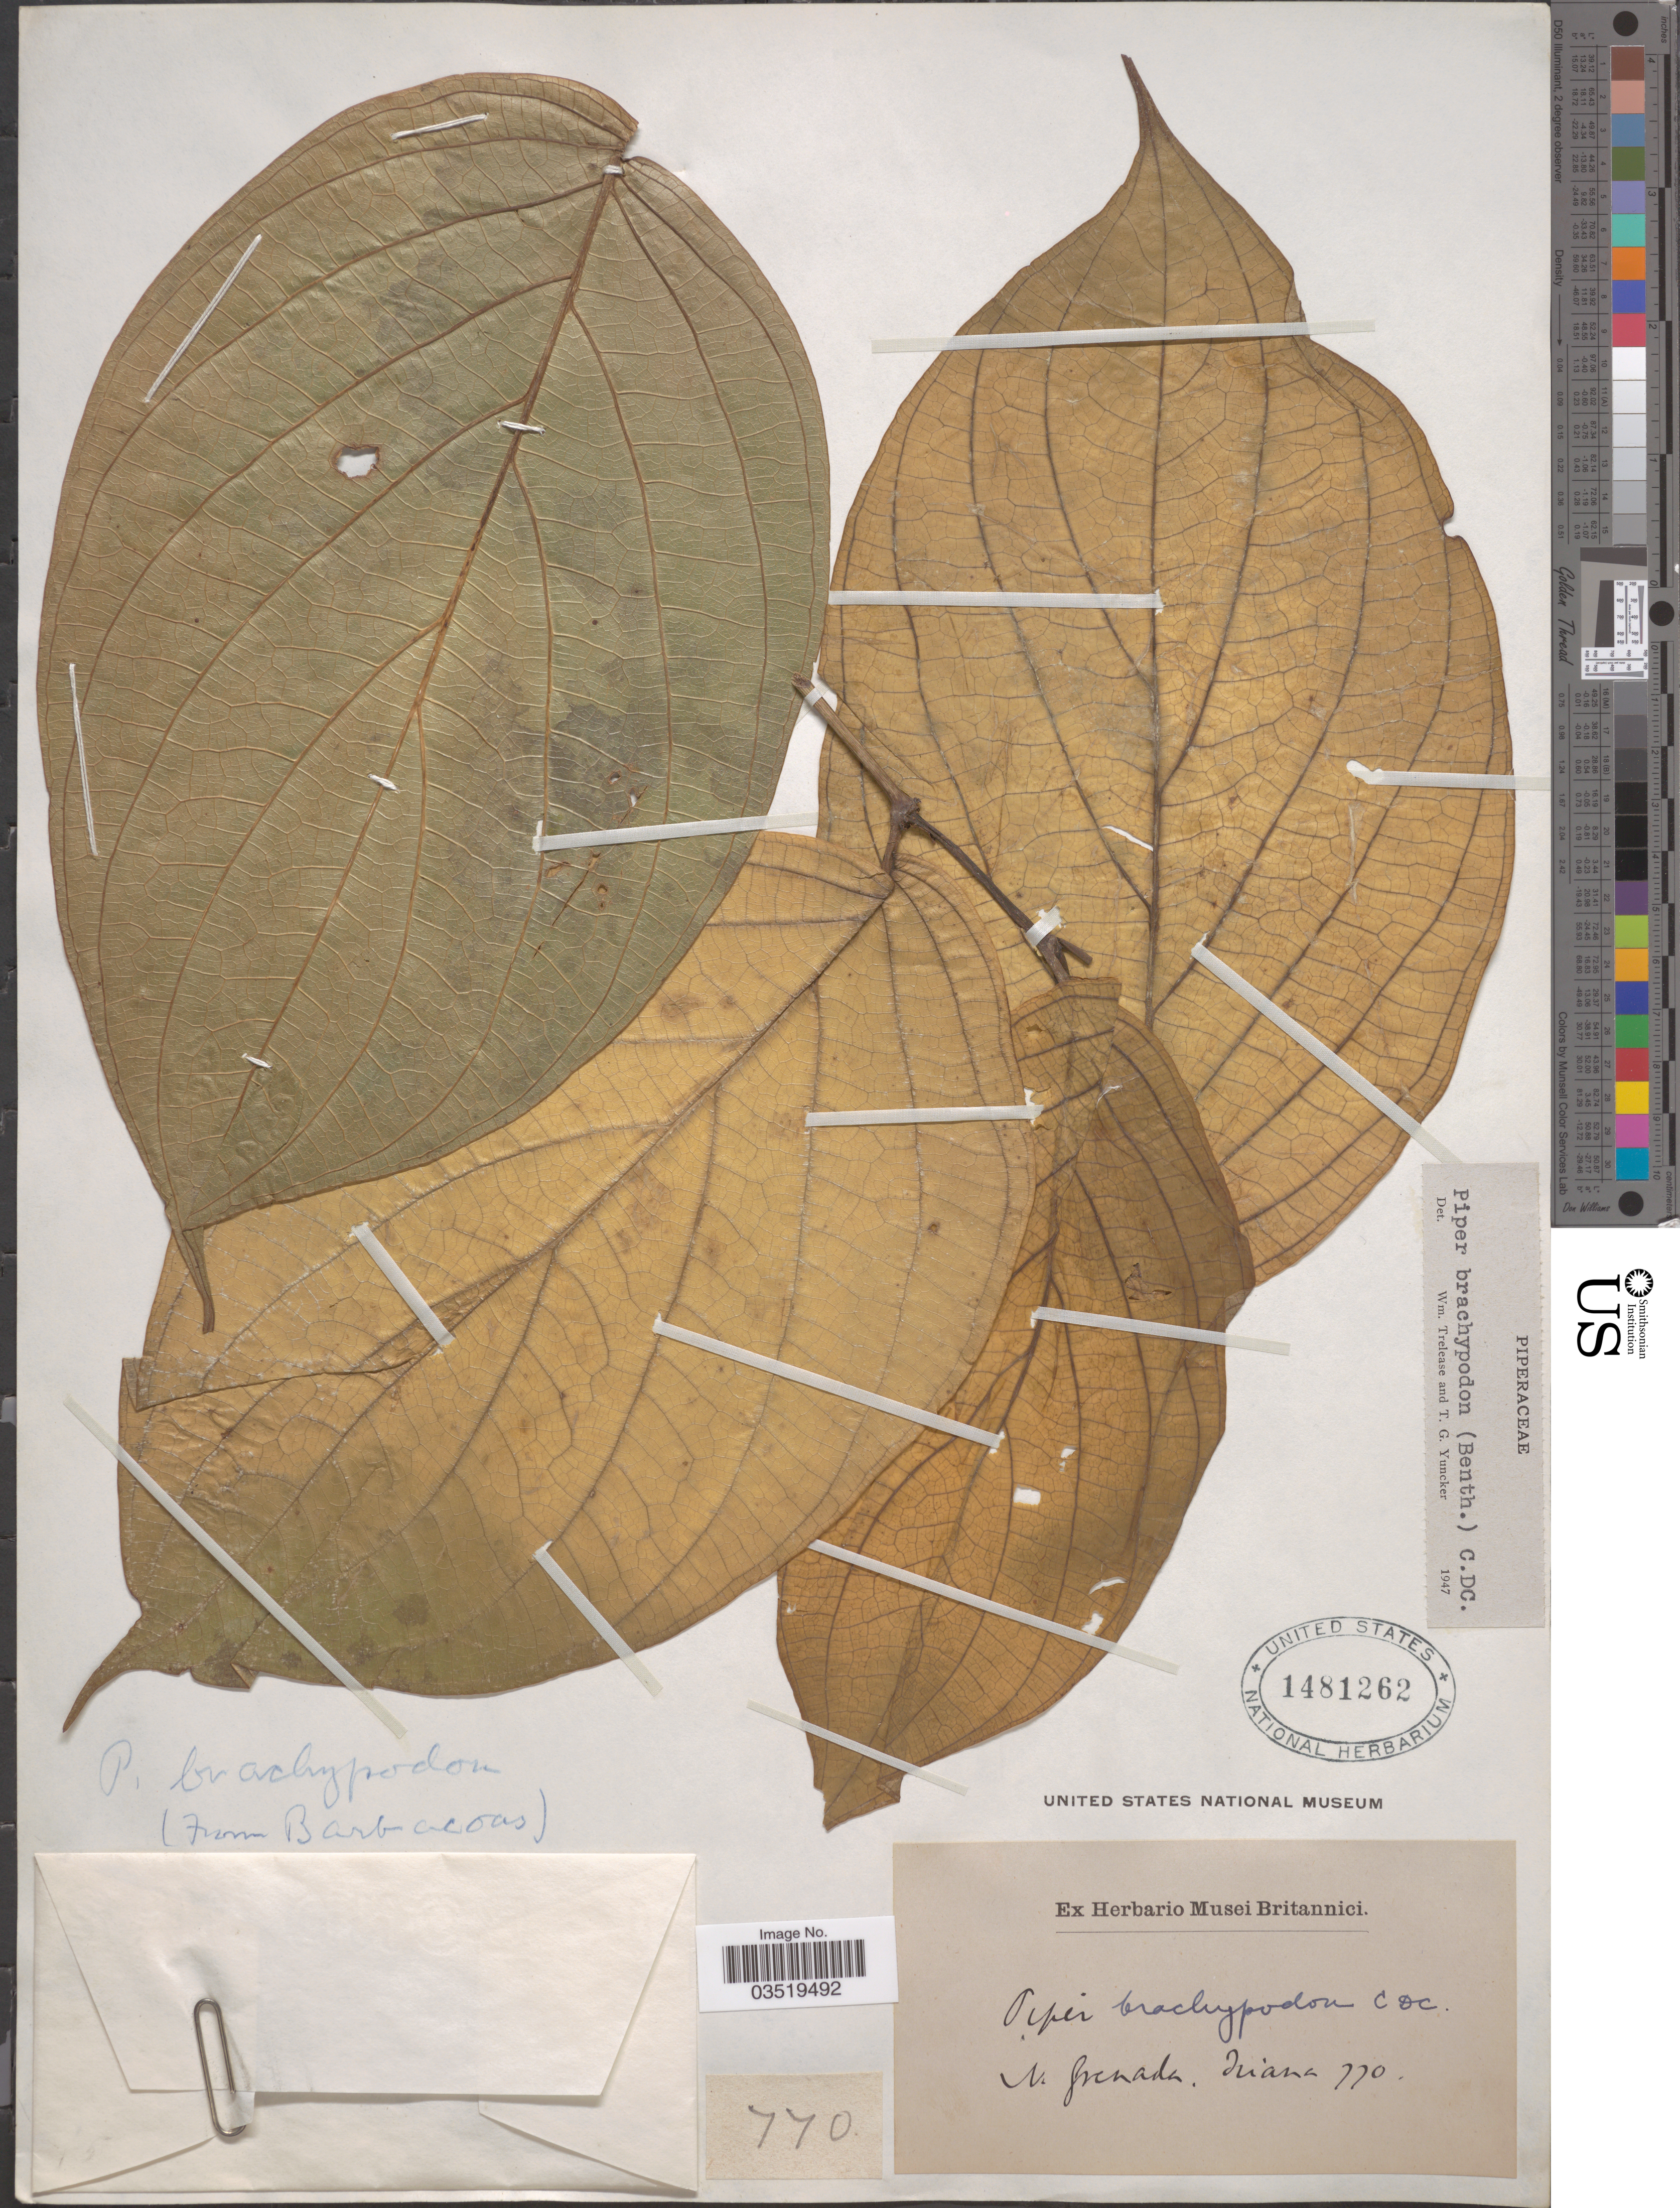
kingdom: Plantae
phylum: Tracheophyta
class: Magnoliopsida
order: Piperales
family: Piperaceae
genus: Piper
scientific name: Piper brachypodon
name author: (Benth.) C. DC.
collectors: Triana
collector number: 770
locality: N. Grenada.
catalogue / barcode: US 1481262